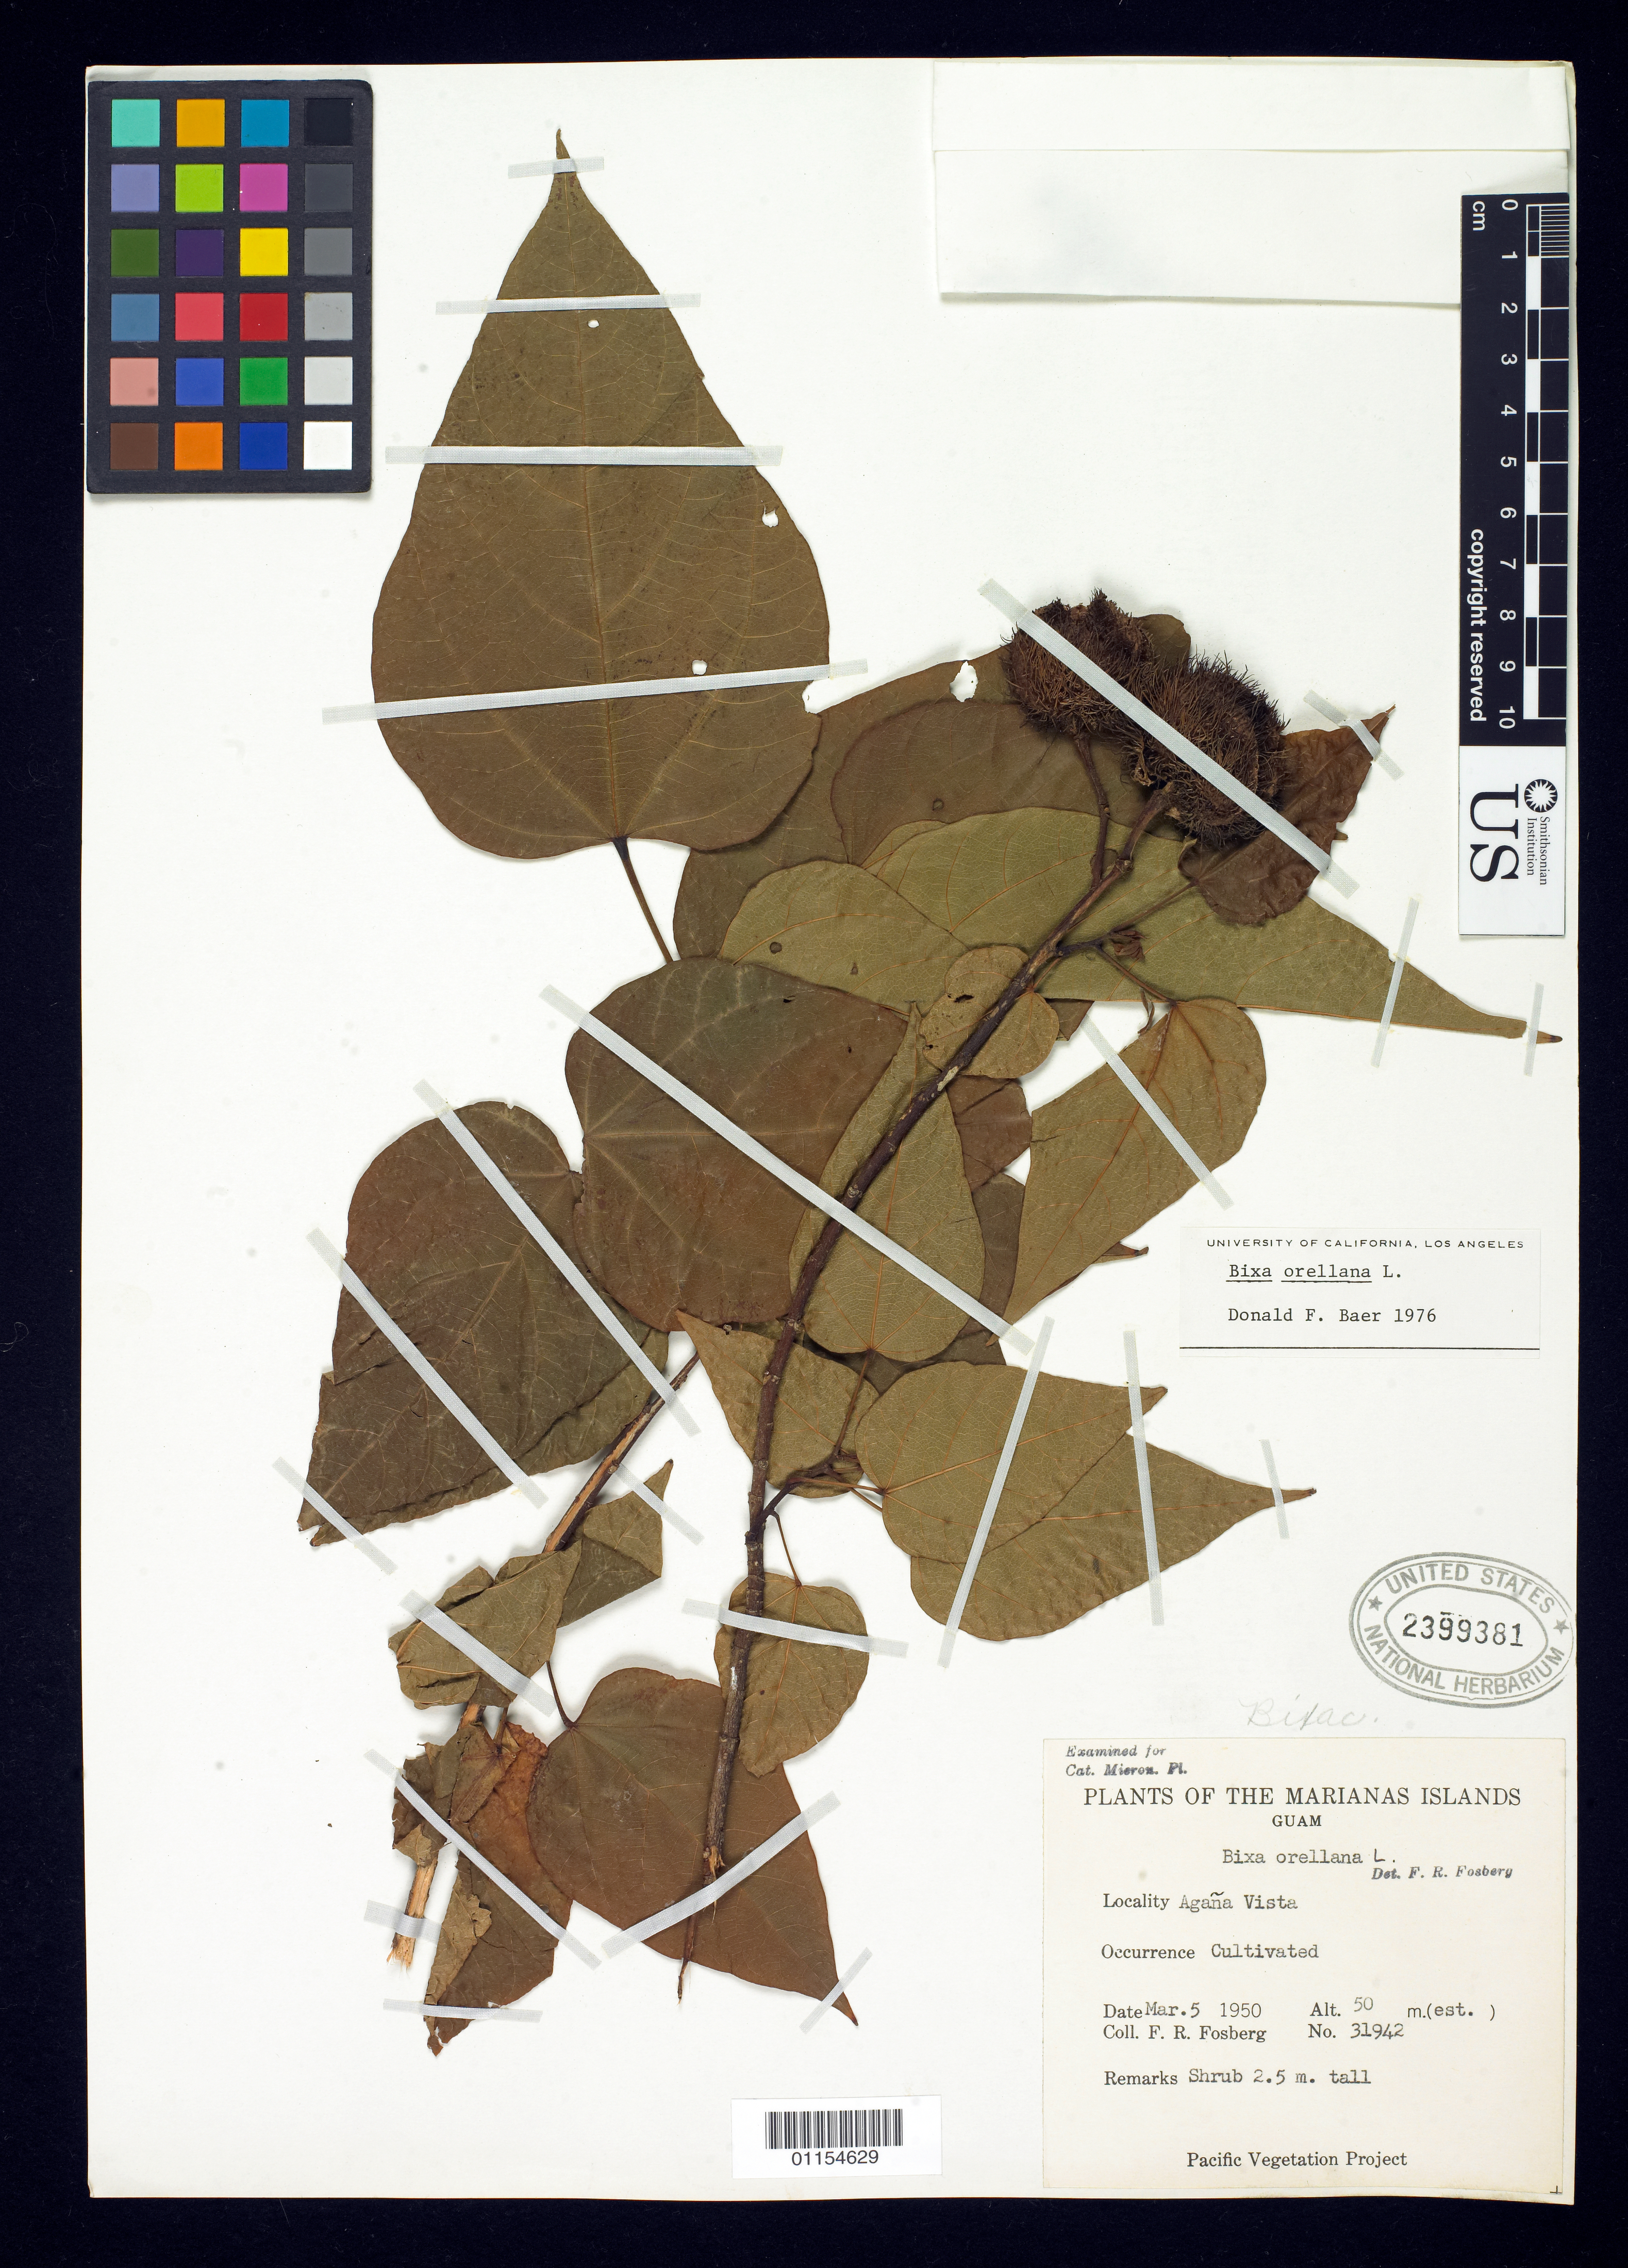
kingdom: Plantae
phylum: Tracheophyta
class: Magnoliopsida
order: Malvales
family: Bixaceae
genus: Bixa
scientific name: Bixa orellana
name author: L.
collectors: F. R. Fosberg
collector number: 31942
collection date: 1950-03-05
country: Guam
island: Guam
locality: Agana Vista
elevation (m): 50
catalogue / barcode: US 2399381